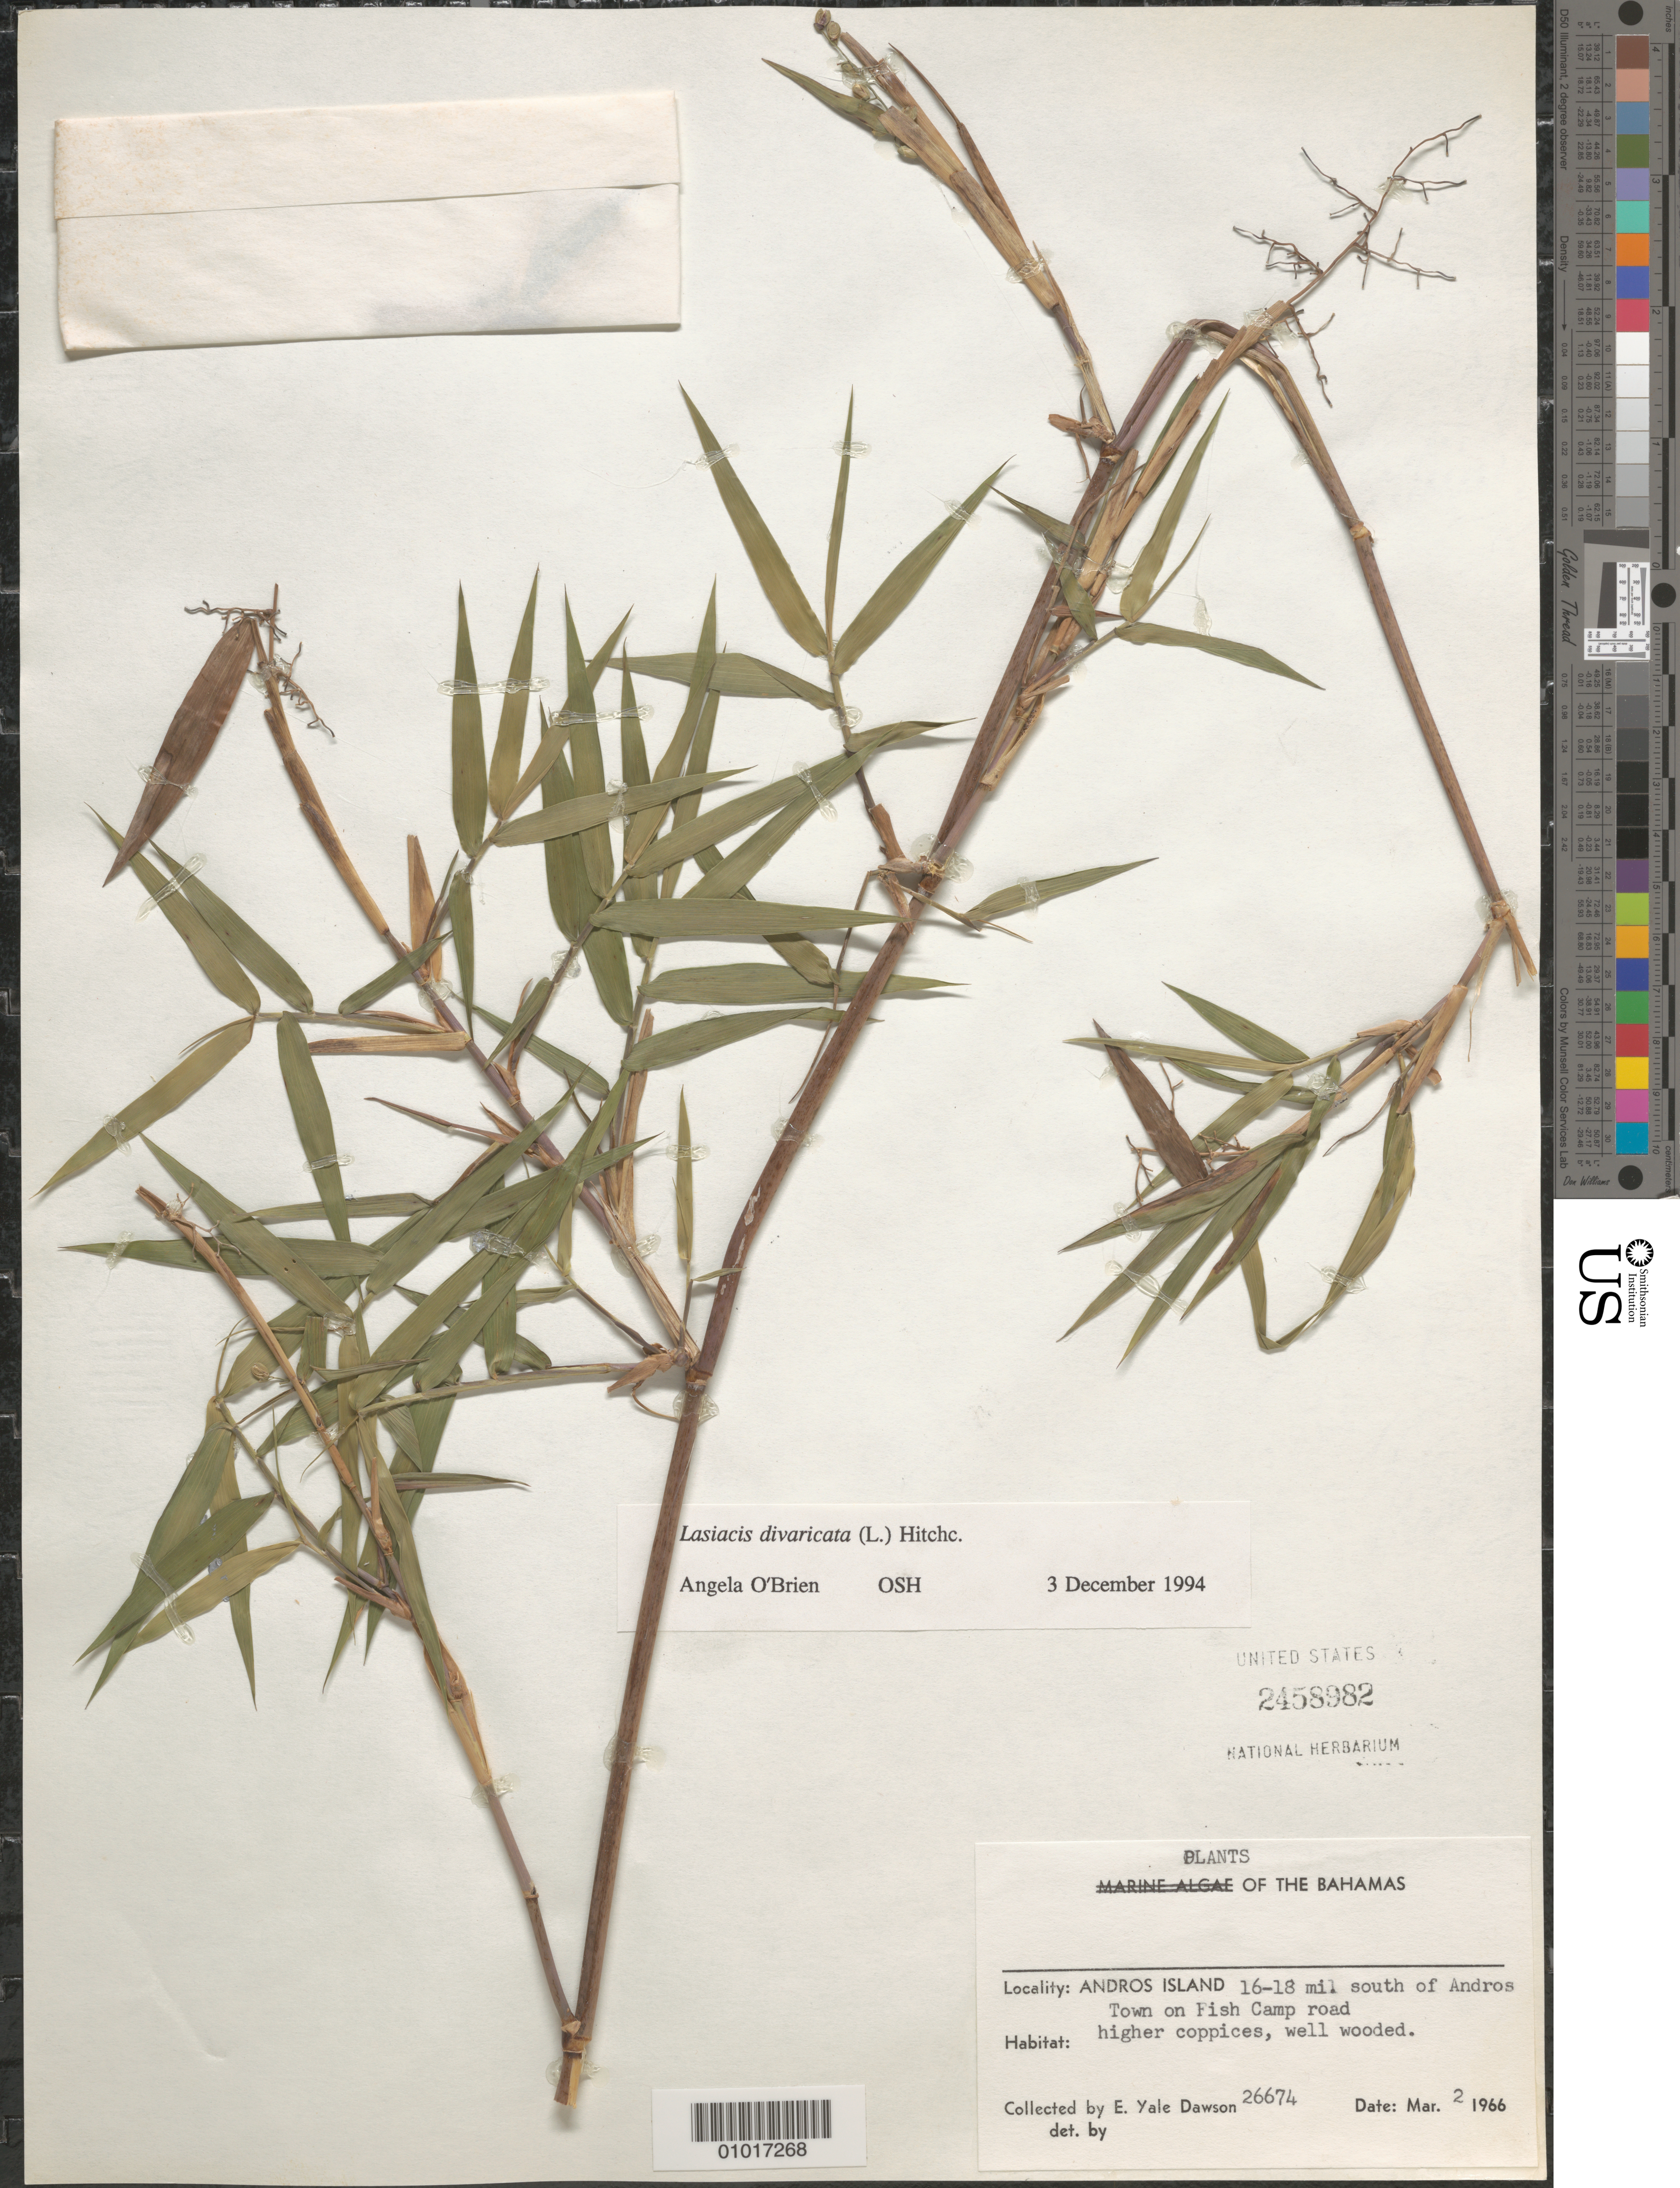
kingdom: Plantae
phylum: Tracheophyta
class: Liliopsida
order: Poales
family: Poaceae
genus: Lasiacis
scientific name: Lasiacis divaricata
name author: (L.) Hitchc.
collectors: E. Y. Dawson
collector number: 26674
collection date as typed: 02 Mar 1966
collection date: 1966-03-02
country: Bahamas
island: Andros I.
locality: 16-18 miles south of Andros Town on Fish Camp road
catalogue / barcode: US 2458982